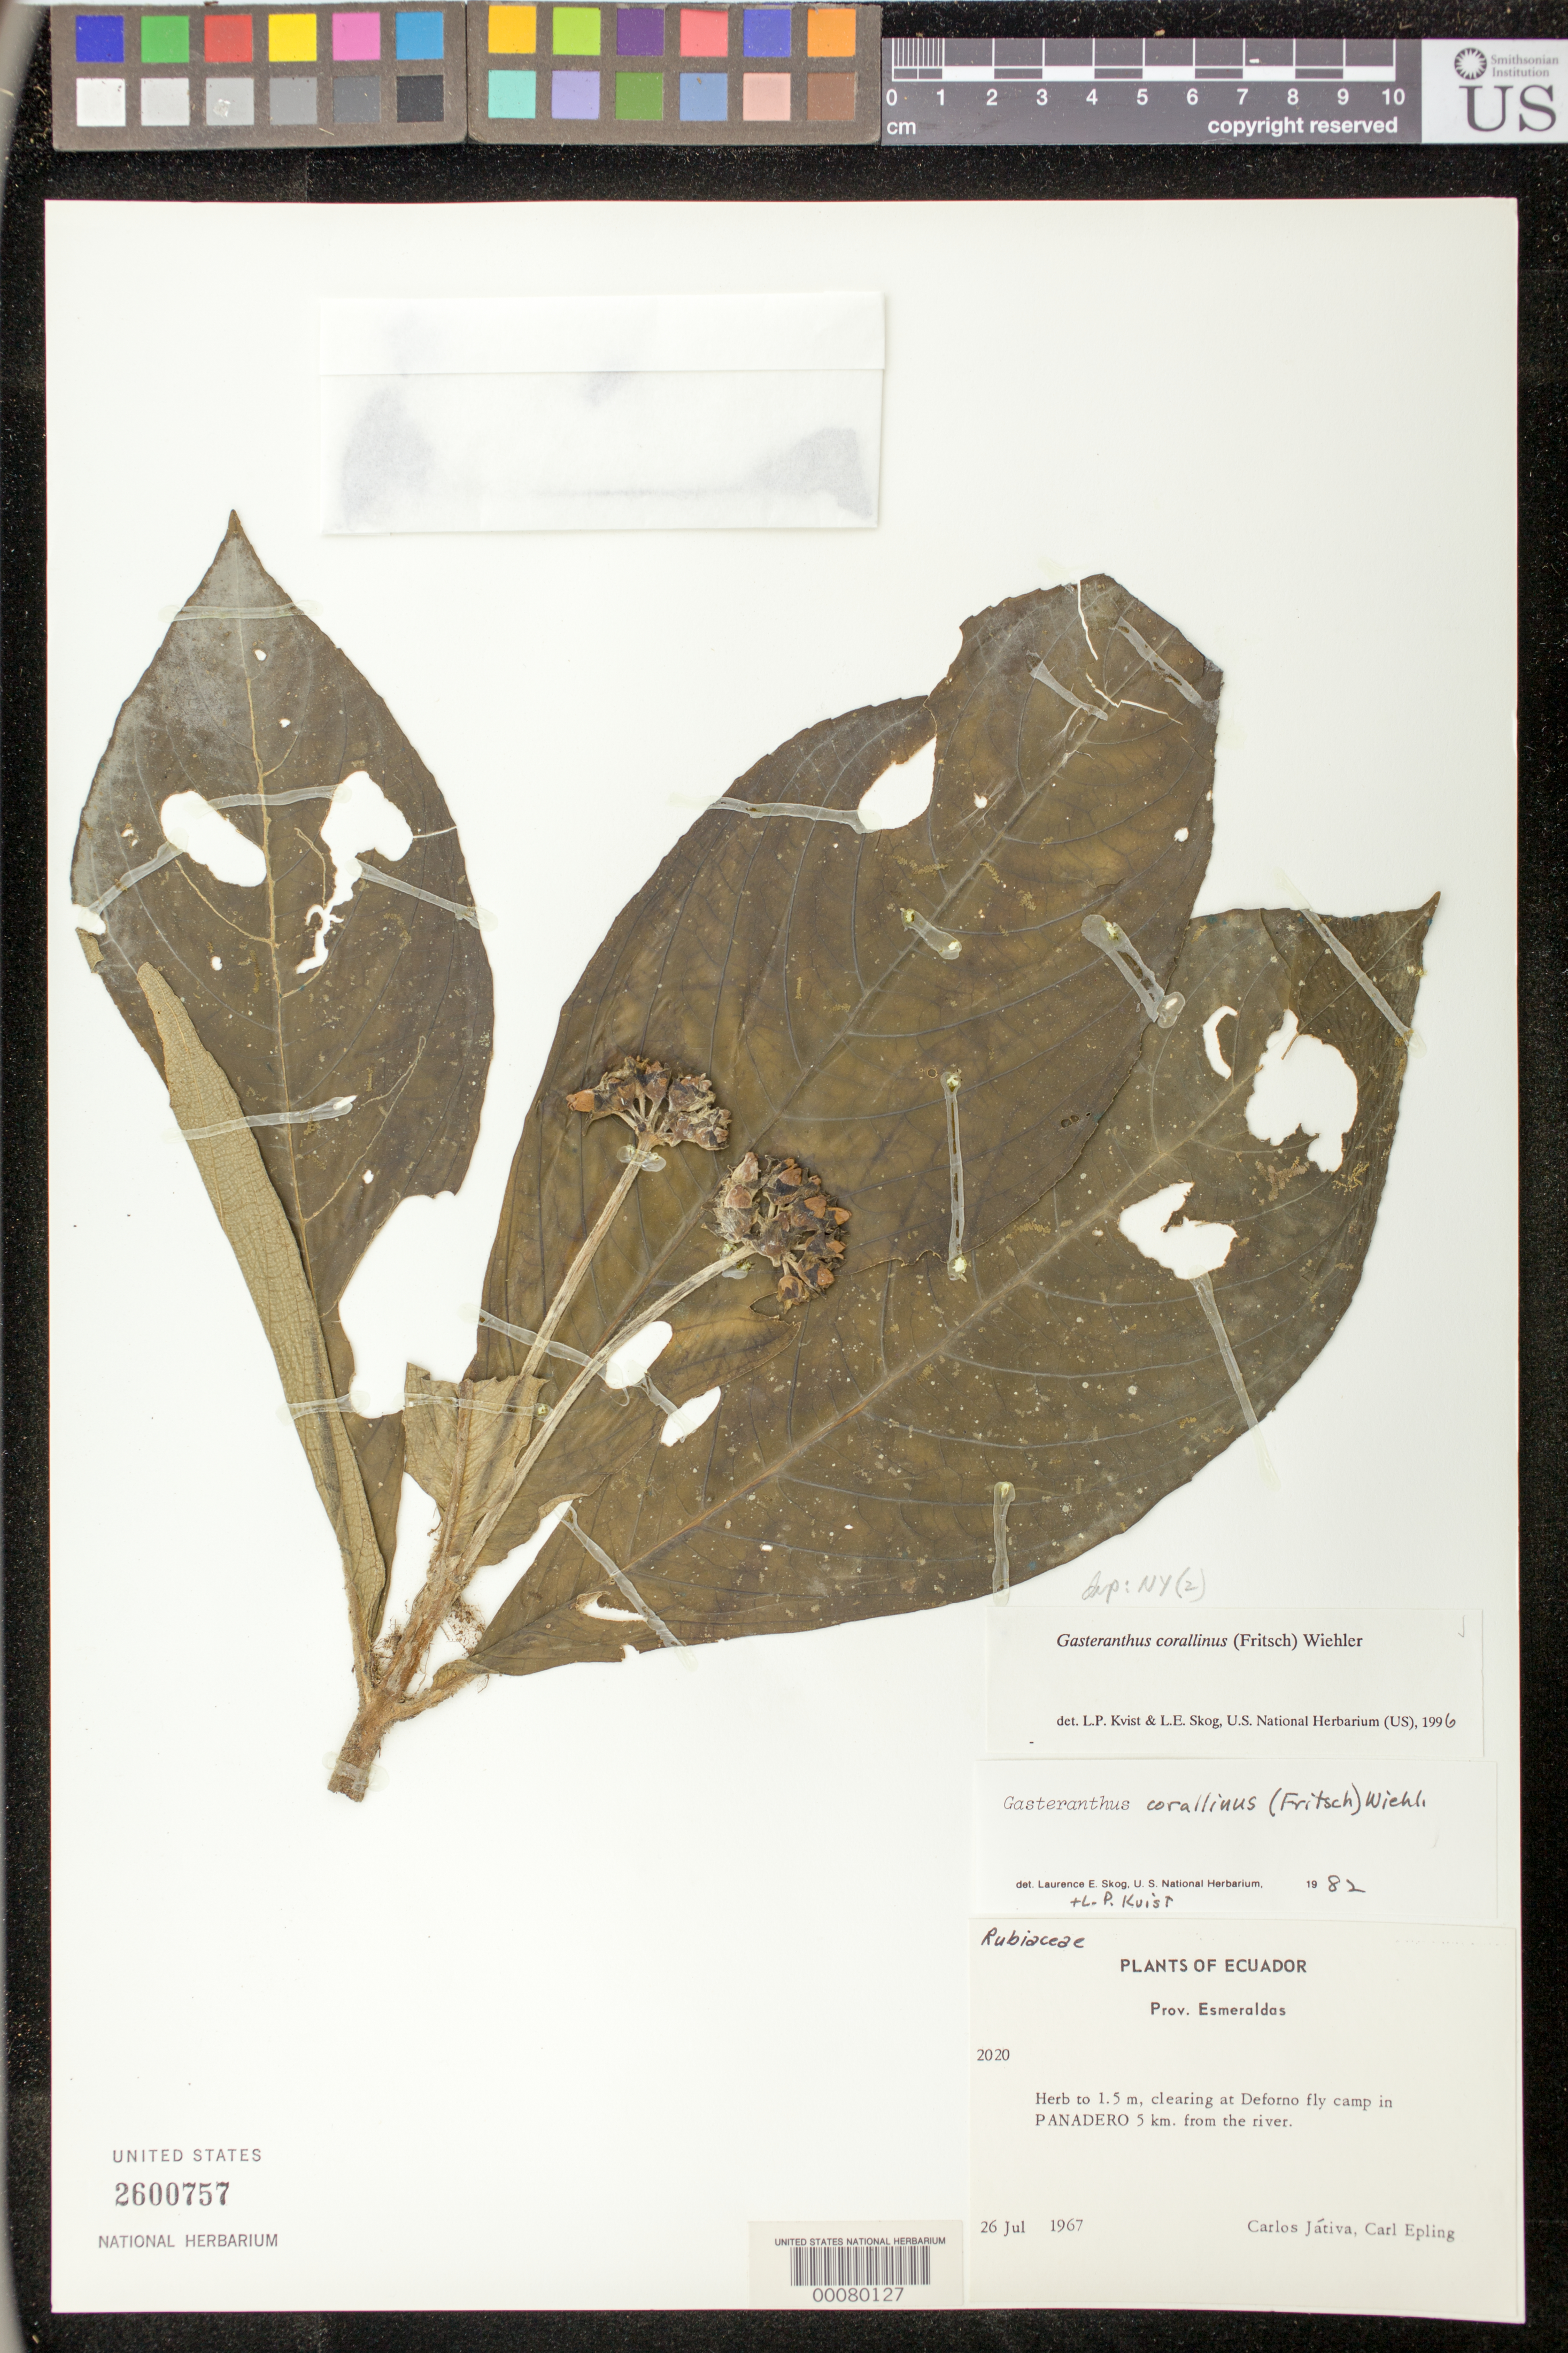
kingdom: Plantae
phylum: Tracheophyta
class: Magnoliopsida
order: Lamiales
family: Gesneriaceae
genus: Gasteranthus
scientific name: Gasteranthus corallinus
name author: (Fritsch) Wiehler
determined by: Skog, Laurence E.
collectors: C. D. Játiva & C. C. Epling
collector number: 2020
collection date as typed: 26 Jul 1967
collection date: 1967-07-26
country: Ecuador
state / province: Esmeraldas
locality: Clearing at Deforno fly camp in panadero 5 km from the river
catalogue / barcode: US 2600757